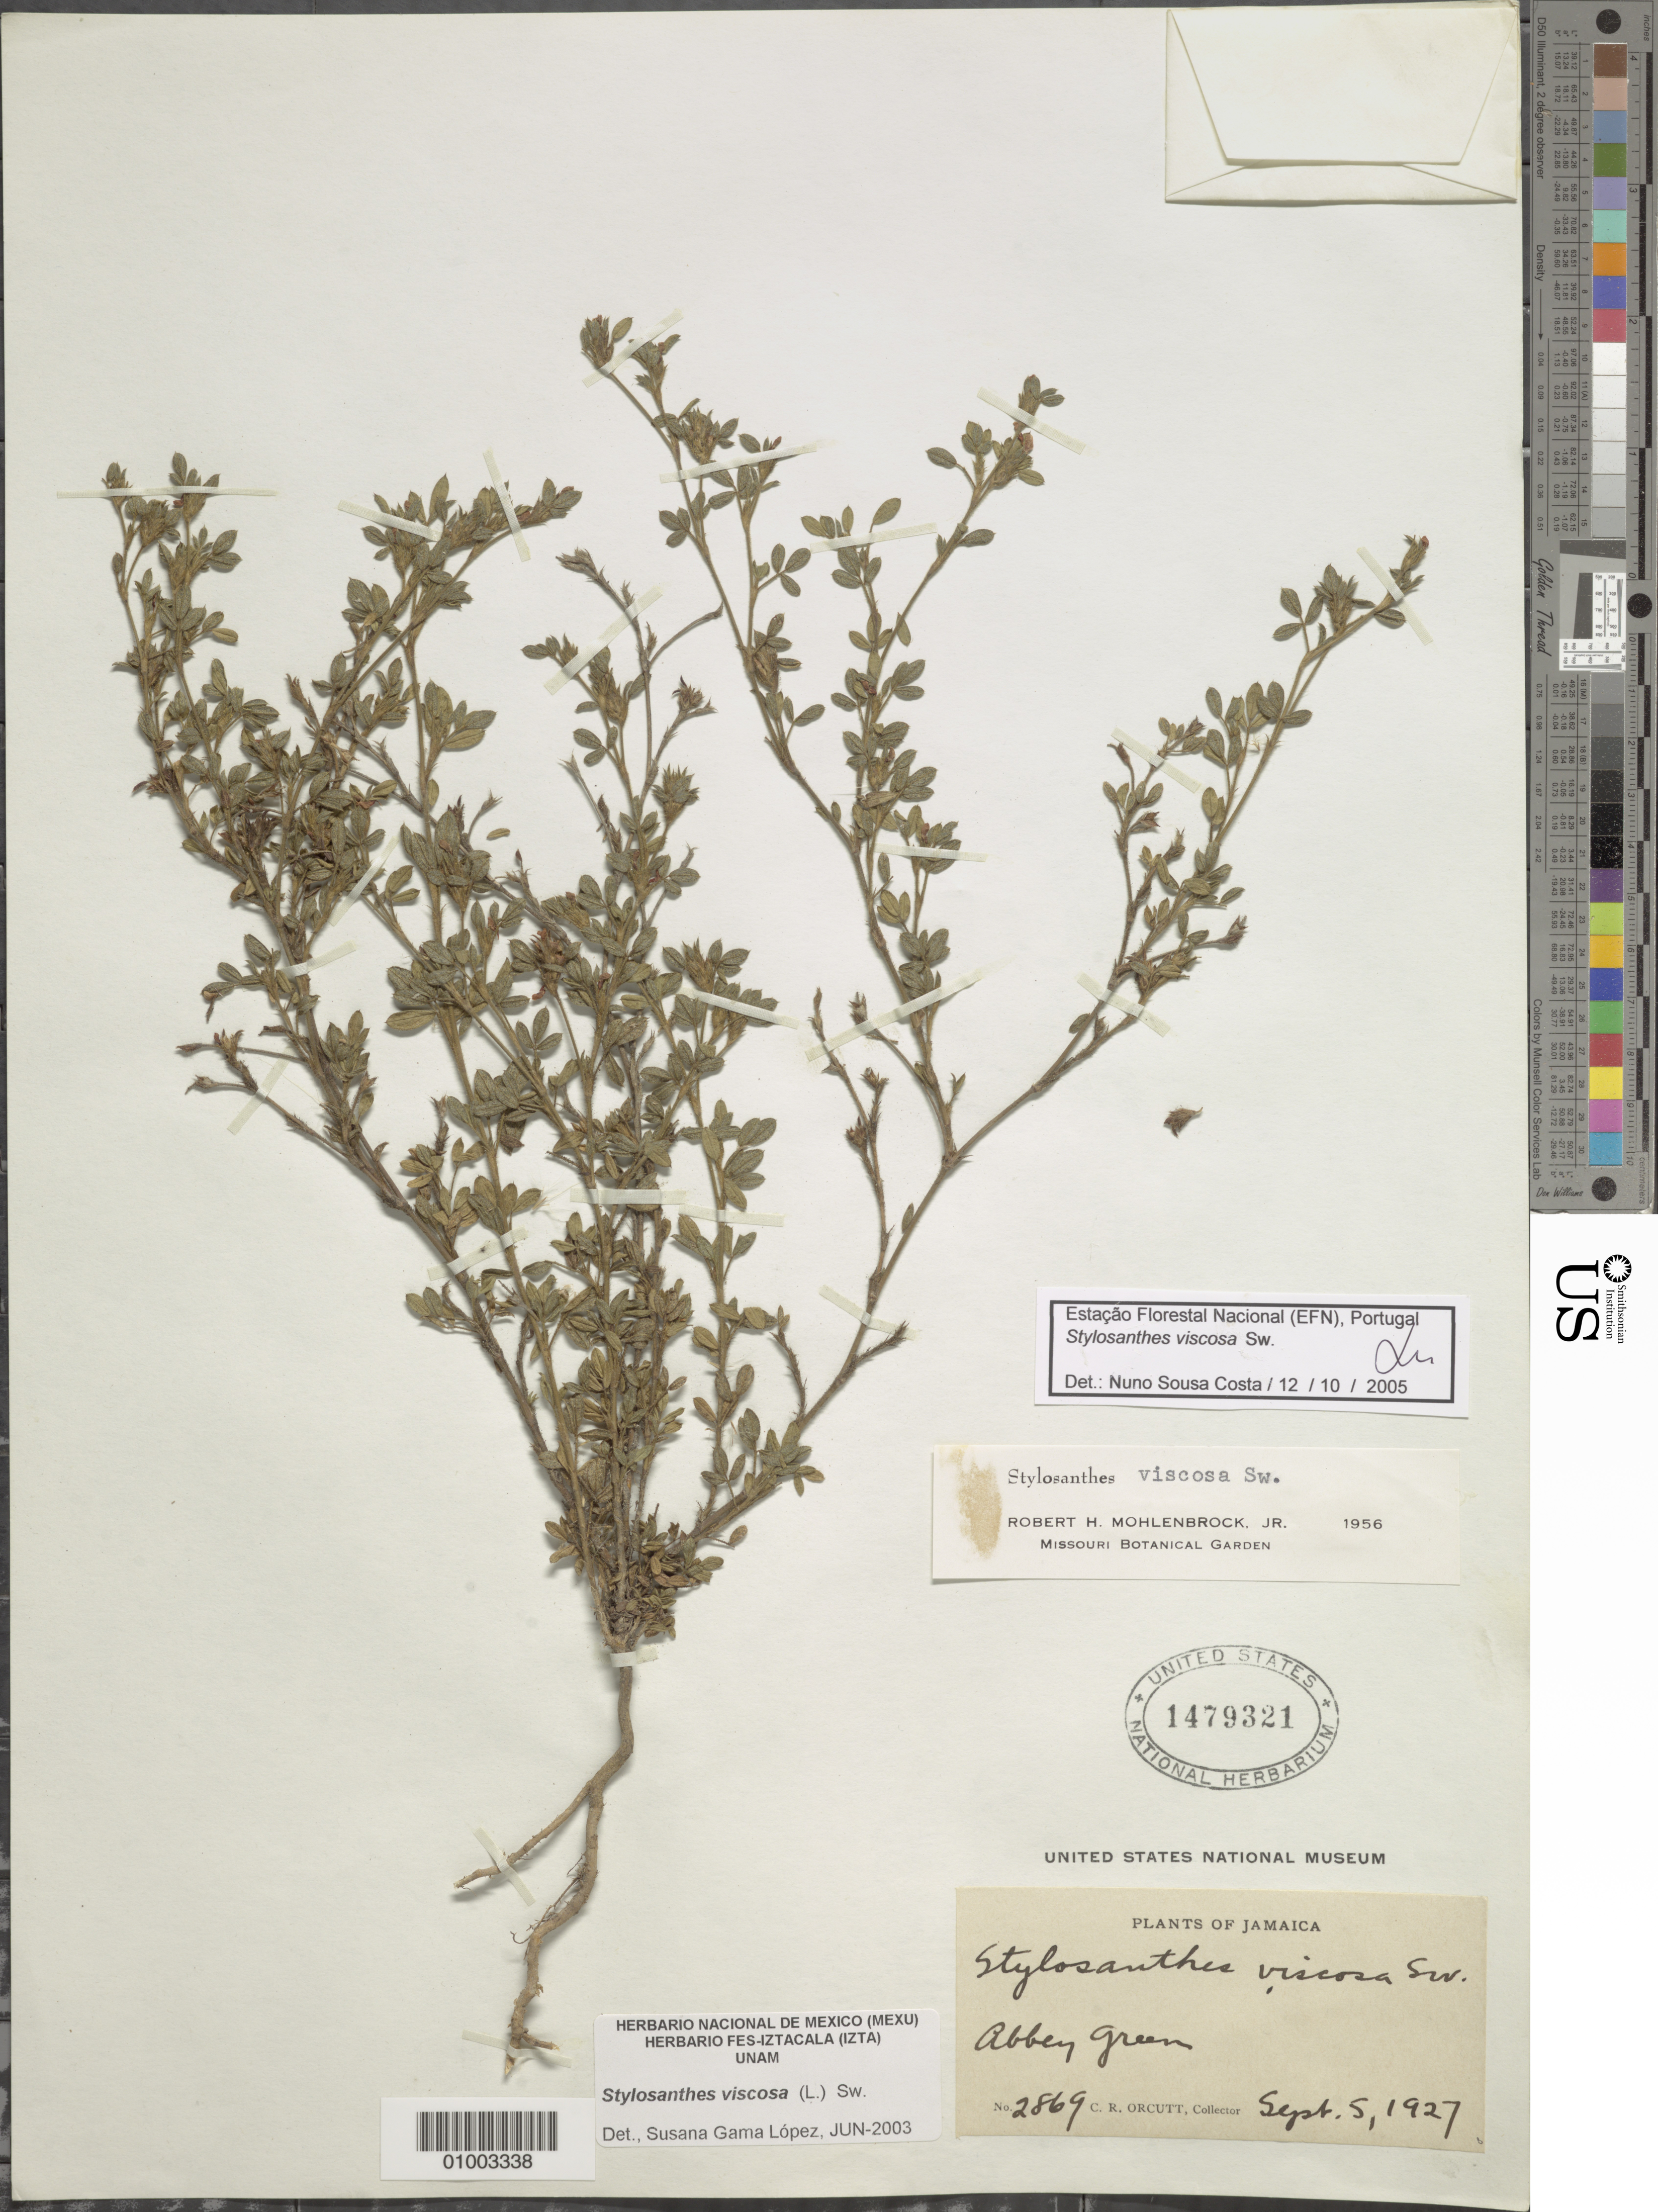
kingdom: Plantae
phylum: Tracheophyta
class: Magnoliopsida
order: Fabales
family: Fabaceae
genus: Stylosanthes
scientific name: Stylosanthes viscosa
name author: Sw.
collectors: C. R. Orcutt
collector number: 2869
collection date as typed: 05 Sep 1927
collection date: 1927-09-05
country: Jamaica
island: Jamaica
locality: Abbey Green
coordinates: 0 N, 0 E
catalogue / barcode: US 1479321